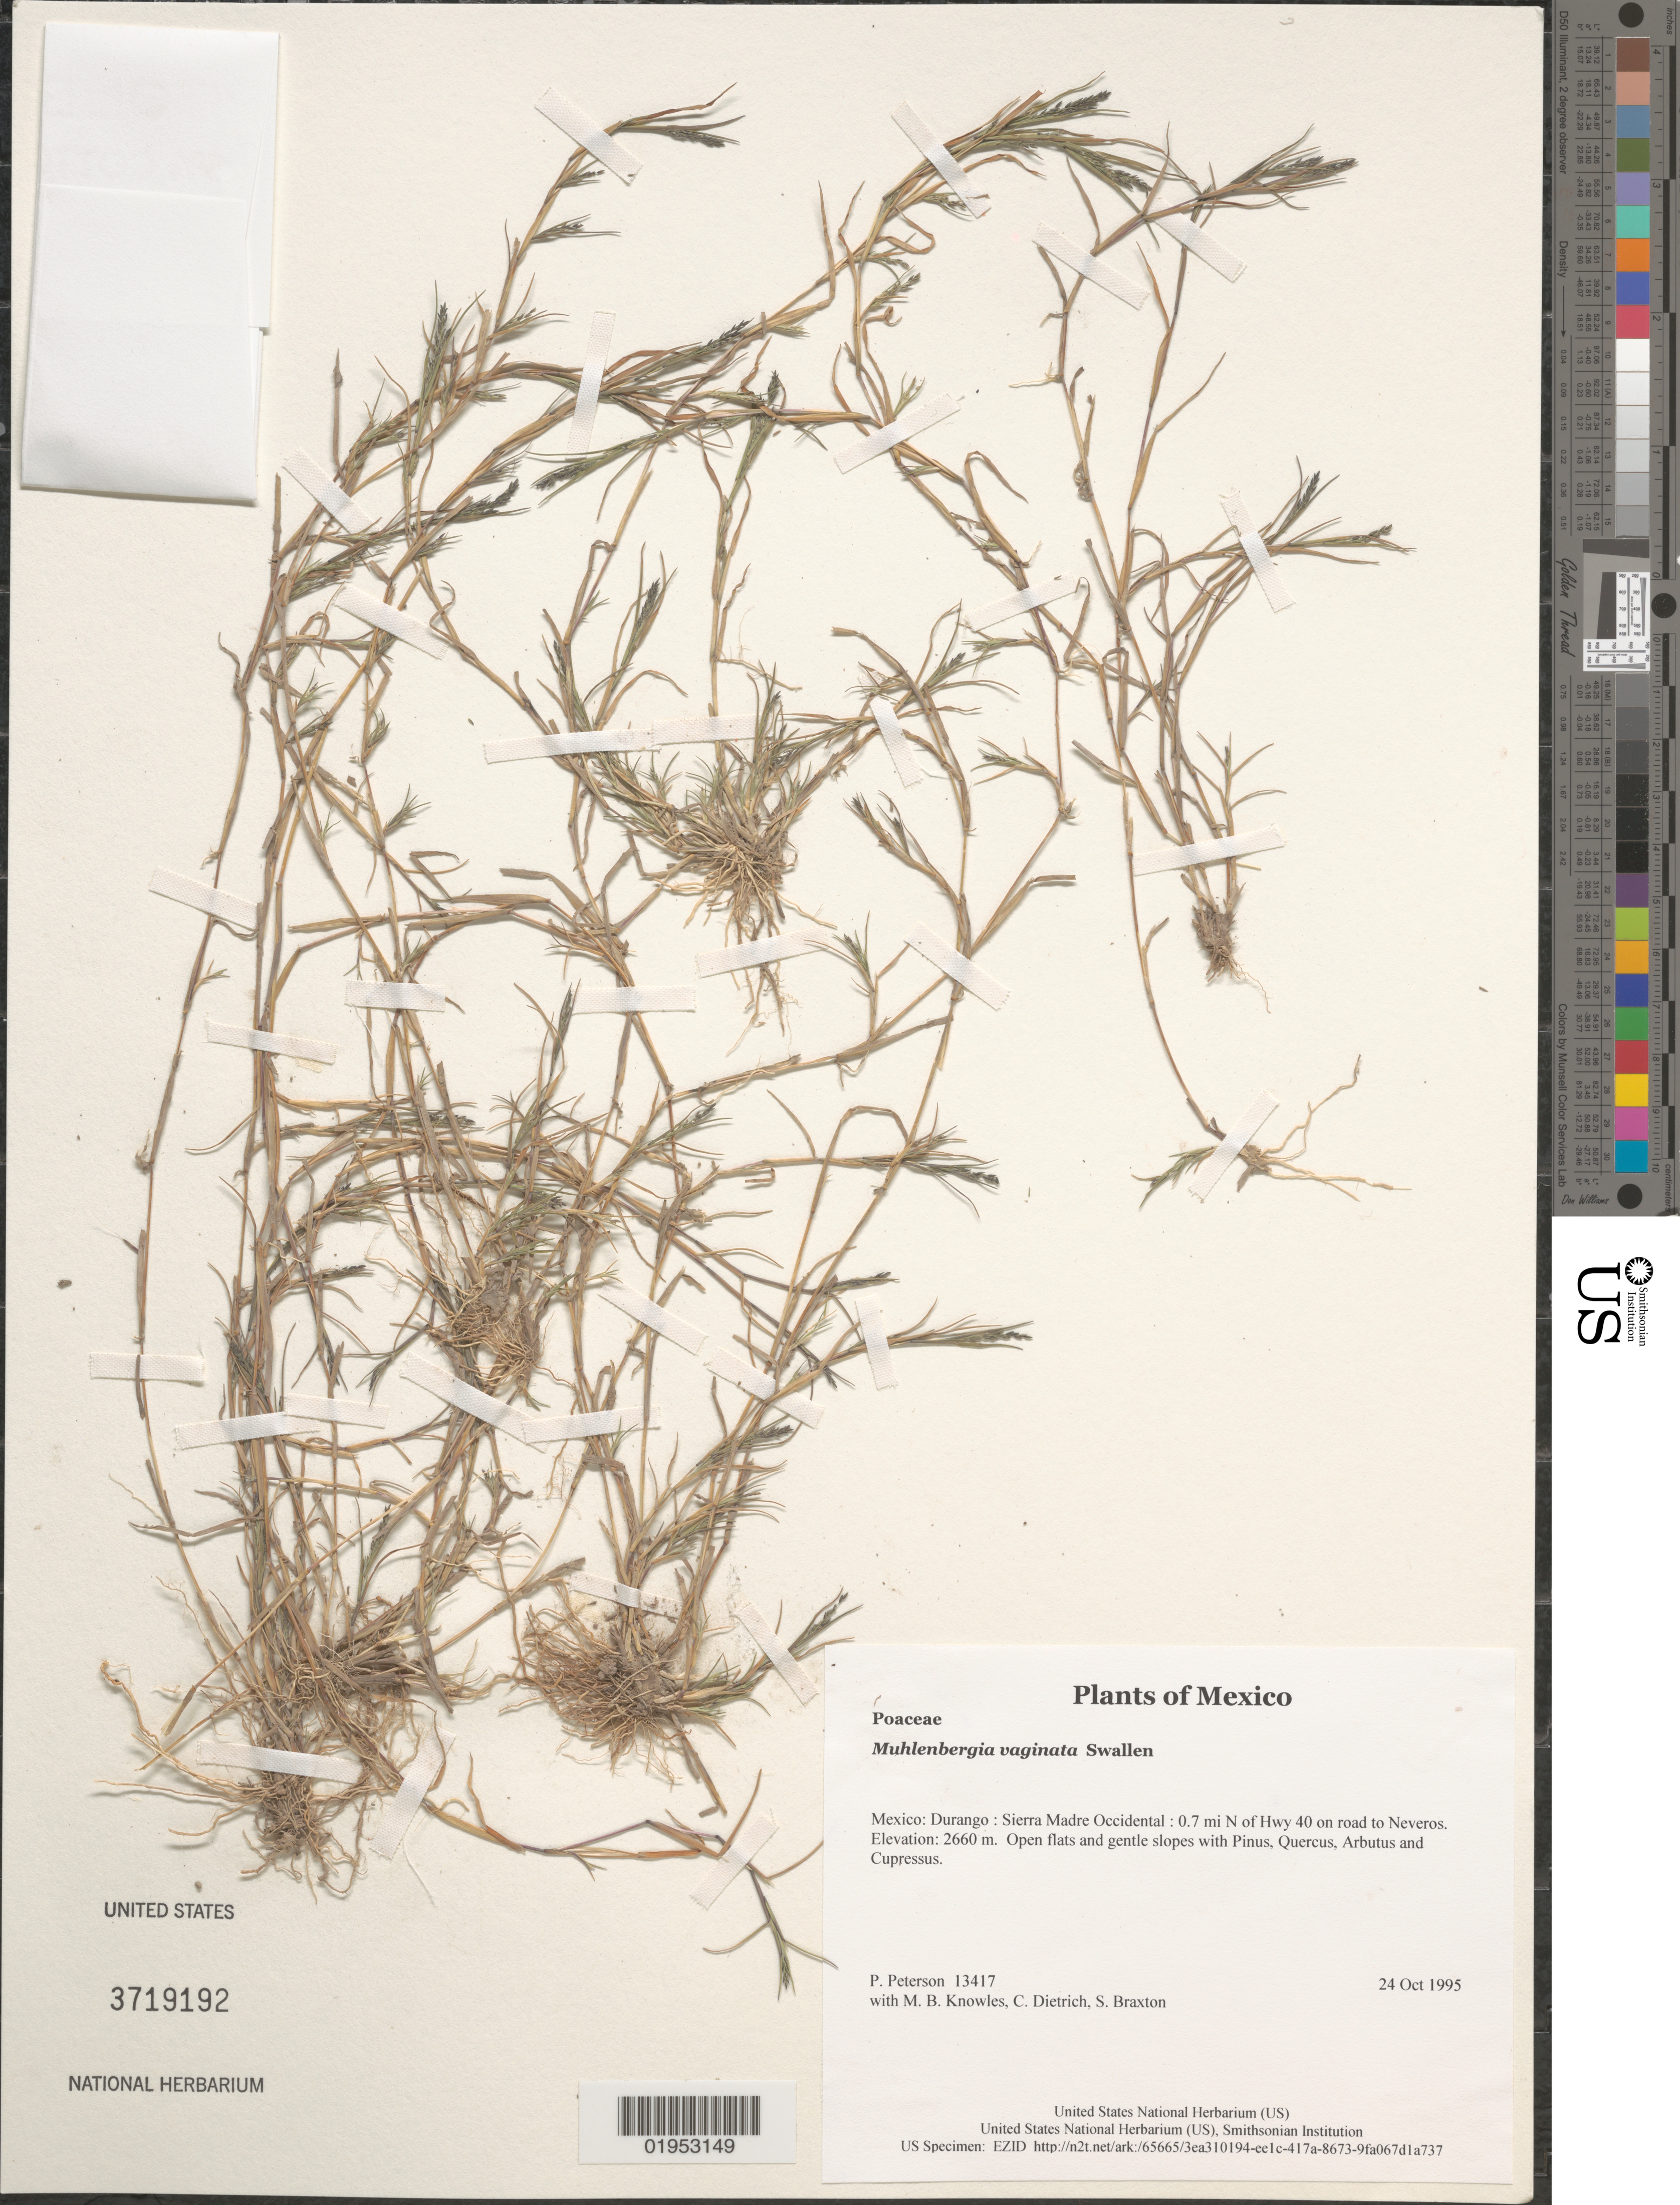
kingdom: Plantae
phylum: Tracheophyta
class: Liliopsida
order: Poales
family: Poaceae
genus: Muhlenbergia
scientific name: Muhlenbergia vaginata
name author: Swallen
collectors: P. M. Peterson, M. B. Knowles, C. Dietrich & S. Braxton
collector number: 13417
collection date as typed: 24 Oct 1995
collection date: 1995-10-24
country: Mexico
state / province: Durango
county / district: Sierra Madre Occidental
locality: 0.7 mi N of Hwy 40 on road to Neveros.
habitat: Open flats and gentle slopes with Pinus, Quercus, Arbutus and Cupressus.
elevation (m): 2660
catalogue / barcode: US 3719192